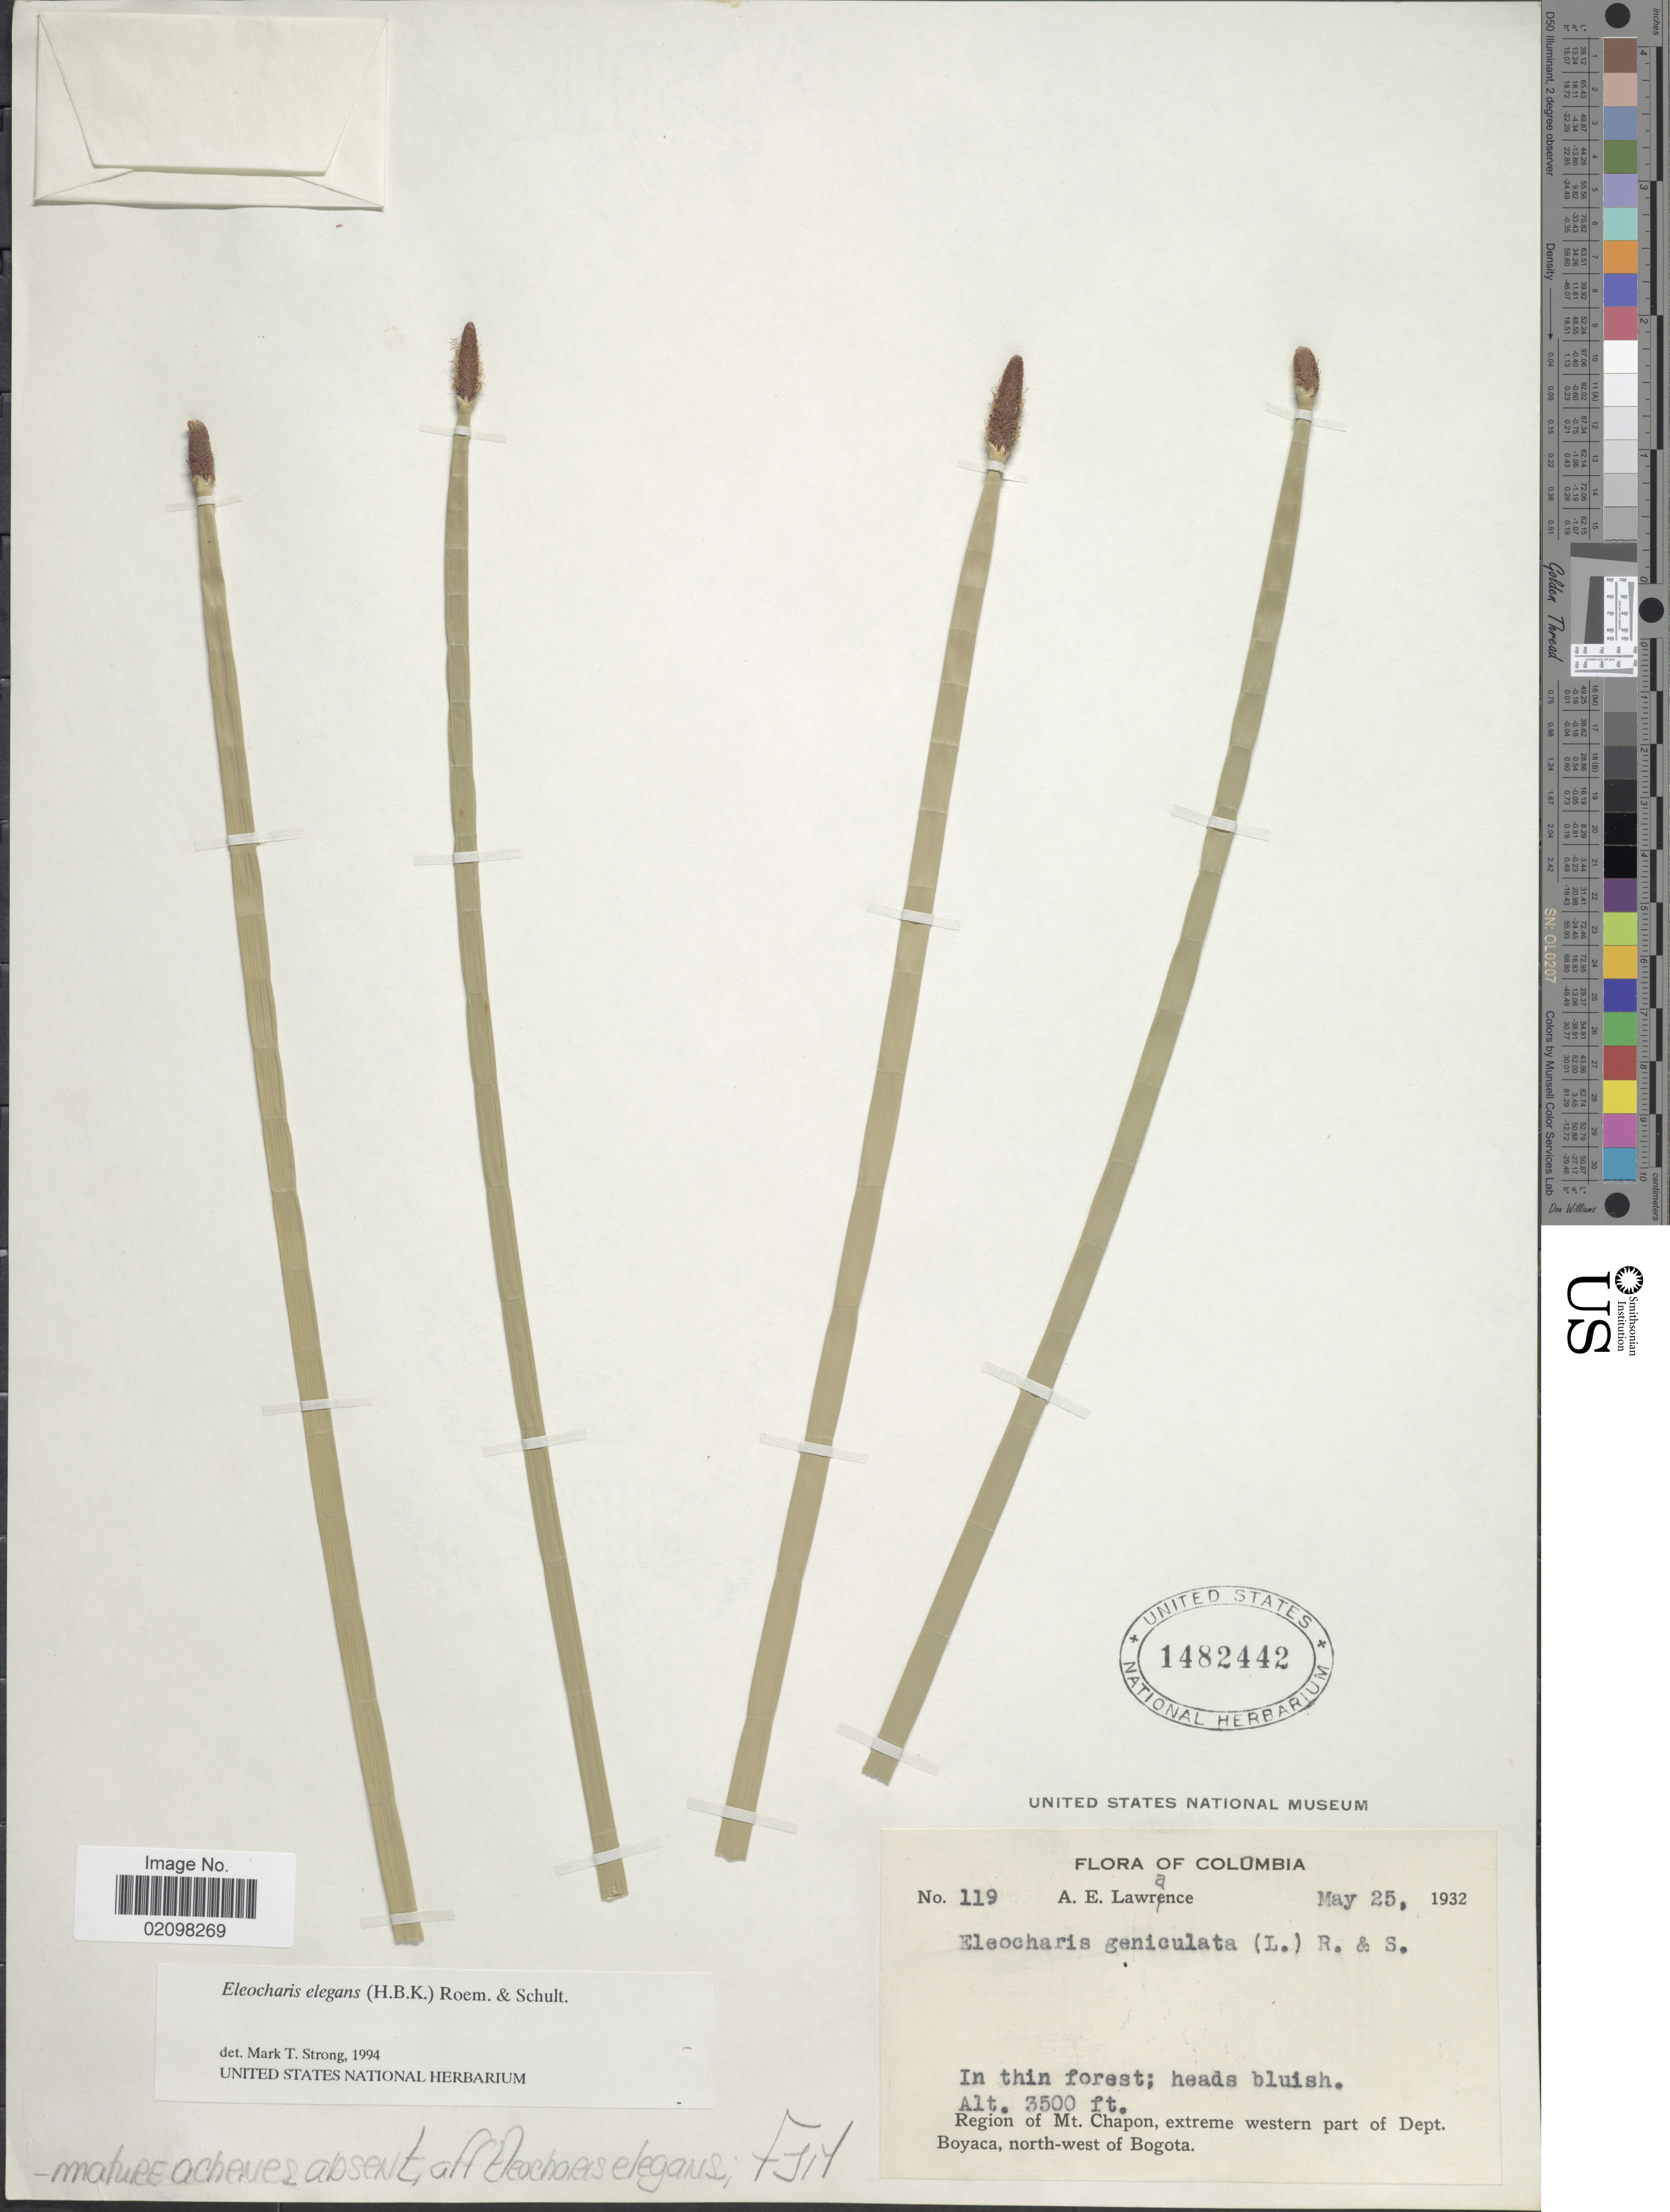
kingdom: Plantae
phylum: Tracheophyta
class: Liliopsida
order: Poales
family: Cyperaceae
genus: Eleocharis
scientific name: Eleocharis elegans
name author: (Kunth) Roem. & Schult.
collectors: A. Lawrance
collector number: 119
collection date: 1932-05-25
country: Colombia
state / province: Boyacá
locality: Region of Mt. Chapon, extreme western part of Dept. Boyaca, north-west of Bogota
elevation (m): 1067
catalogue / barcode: US 1482442